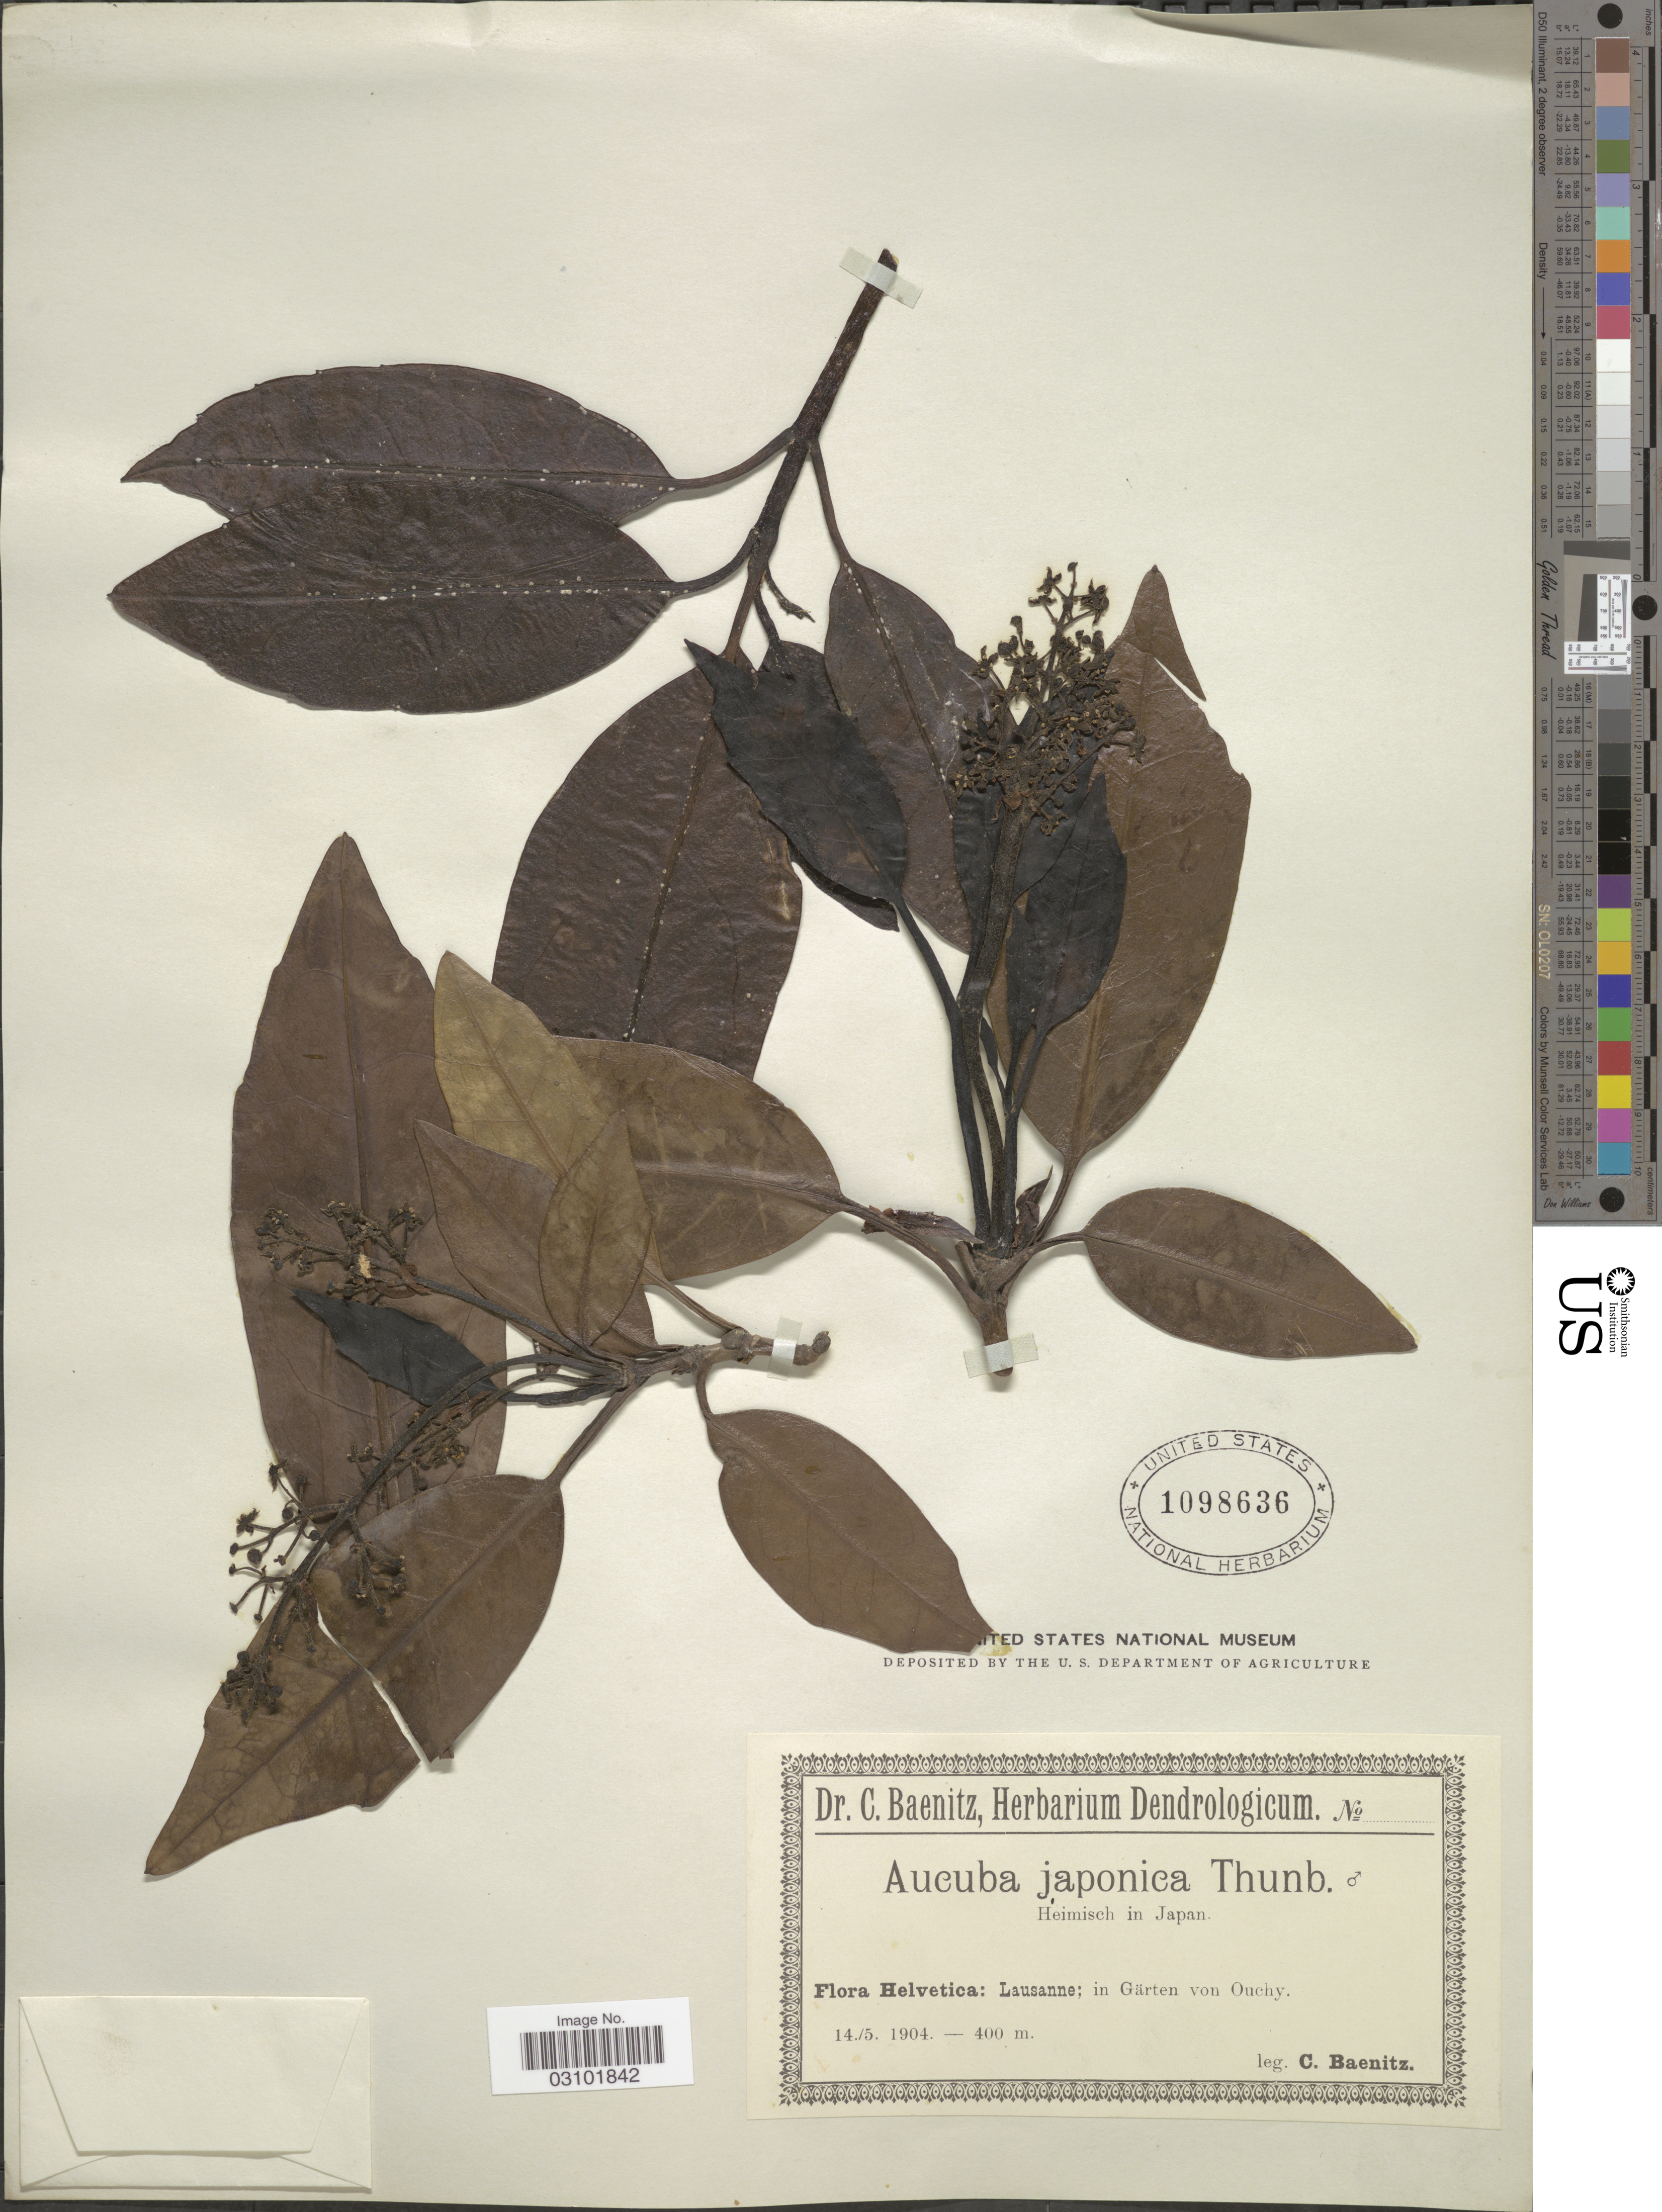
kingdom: Plantae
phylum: Tracheophyta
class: Magnoliopsida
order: Garryales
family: Garryaceae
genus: Aucuba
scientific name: Aucuba japonica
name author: Thunb.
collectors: C. G. Baenitz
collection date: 1904-05-14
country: Switzerland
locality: Helvetica: Lausanne; in Gärten von Ouchy.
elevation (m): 400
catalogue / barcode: US 1098636